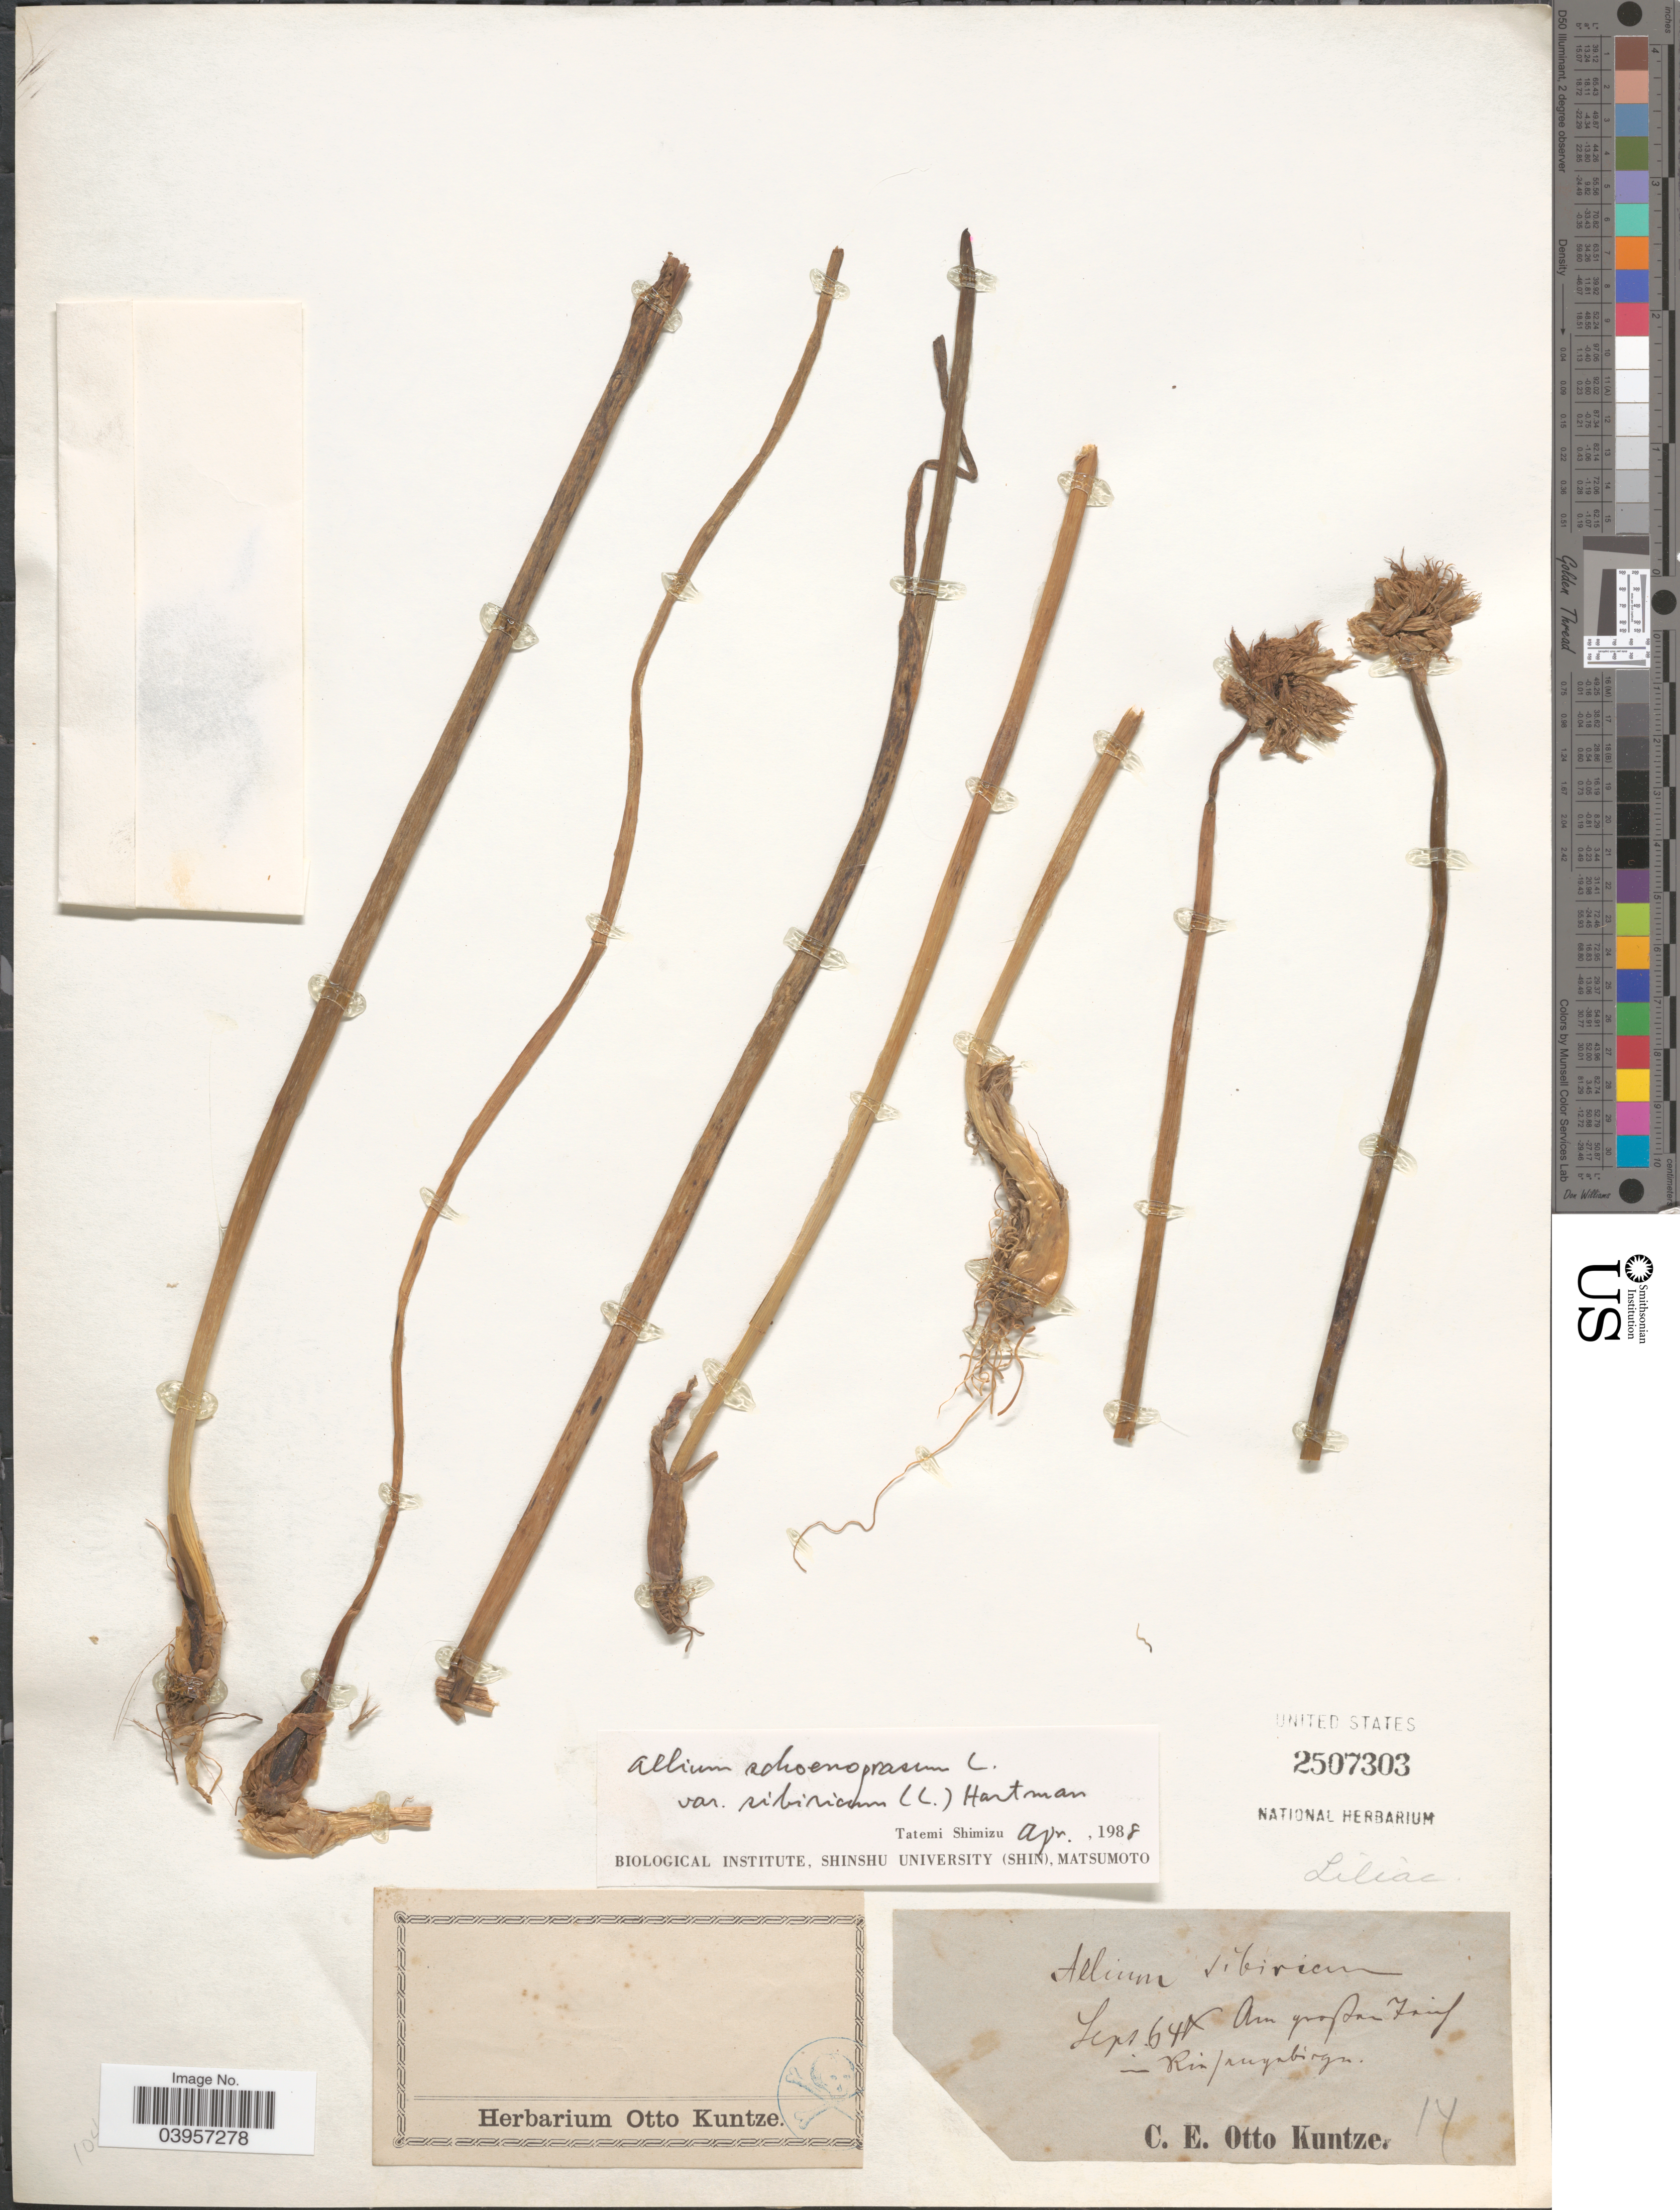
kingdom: Plantae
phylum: Tracheophyta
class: Liliopsida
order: Asparagales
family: Amaryllidaceae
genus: Allium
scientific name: Allium schoenoprasum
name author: L.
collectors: C.E.O. Kuntze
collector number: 14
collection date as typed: Transcribed d/m/y: /9/64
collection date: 1864-09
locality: An propan Zaif in Rin/rugabirgu. [interpreted]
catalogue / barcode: US 2507303